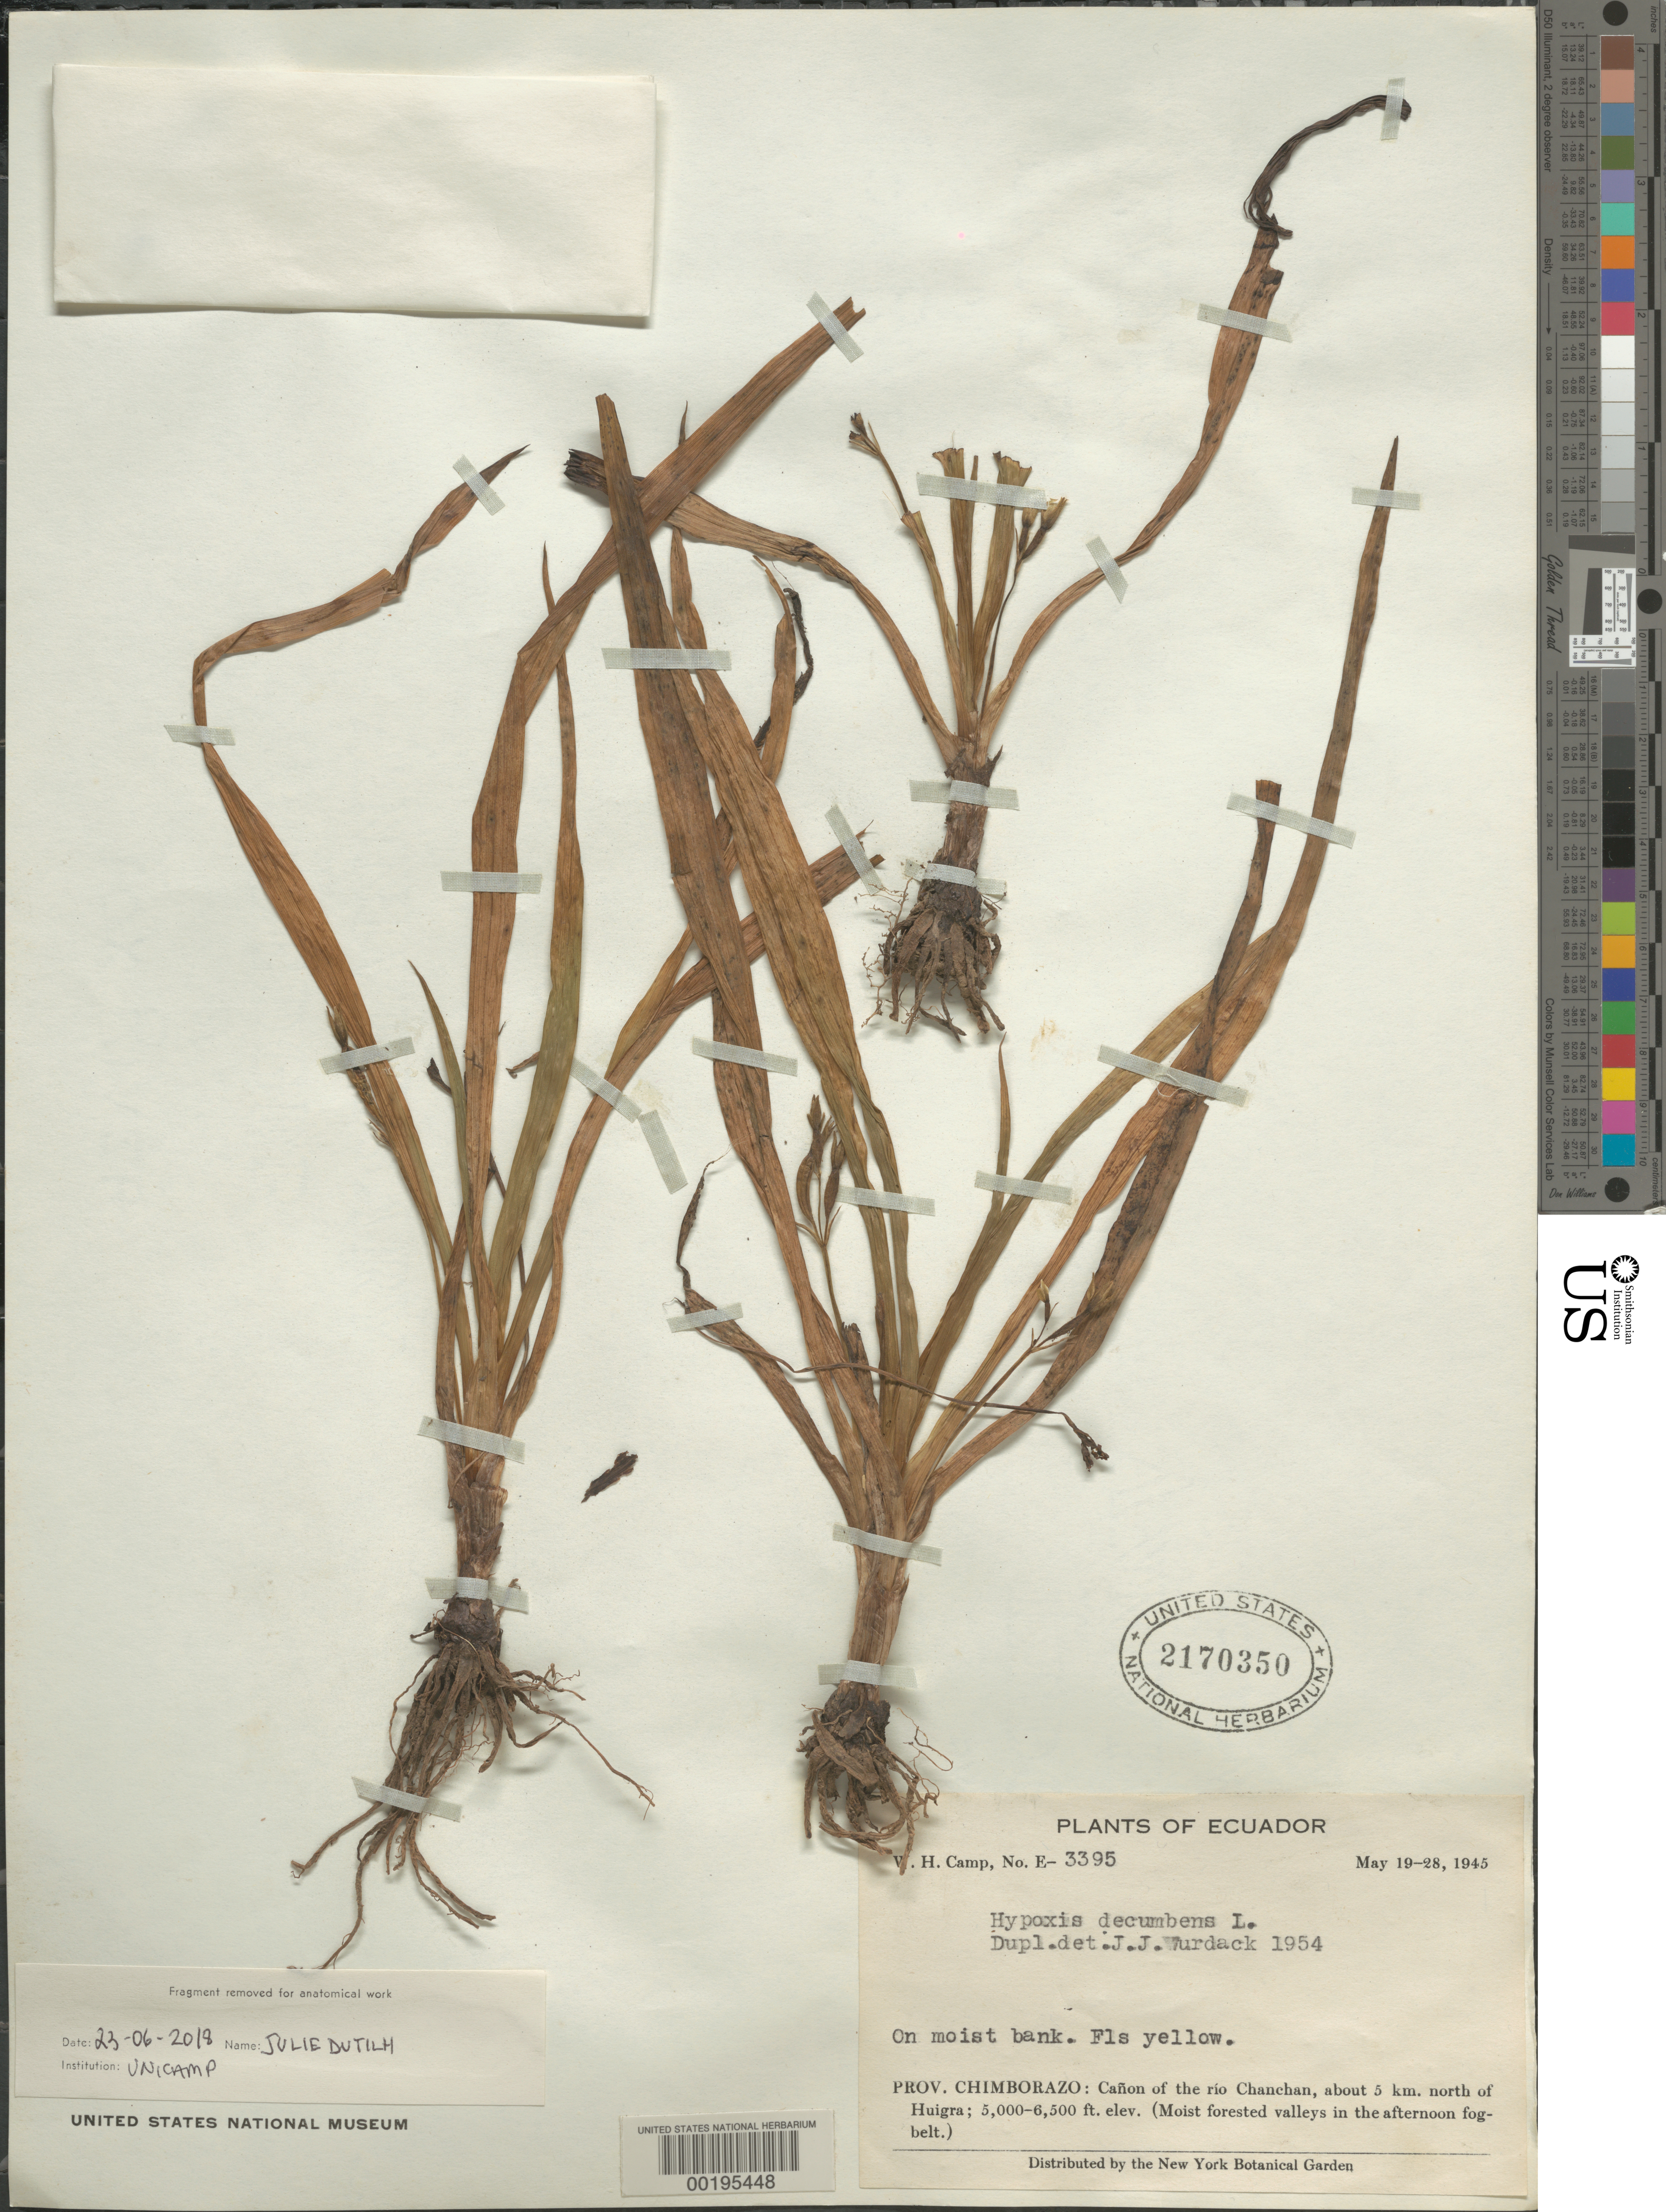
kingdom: Plantae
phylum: Tracheophyta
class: Liliopsida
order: Asparagales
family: Hypoxidaceae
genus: Hypoxis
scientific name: Hypoxis decumbens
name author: L.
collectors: W. H. Camp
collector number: E-3395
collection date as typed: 19 May 1945 to 28 May 1945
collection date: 1945-05-19/1945-05-28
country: Ecuador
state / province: Chimborazo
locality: Canyon of the Rio Chanchan, about 5 km N of Huigra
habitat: On moist bank; moist forested valleys in the afternoon fog belt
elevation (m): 1524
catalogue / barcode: US 2170350